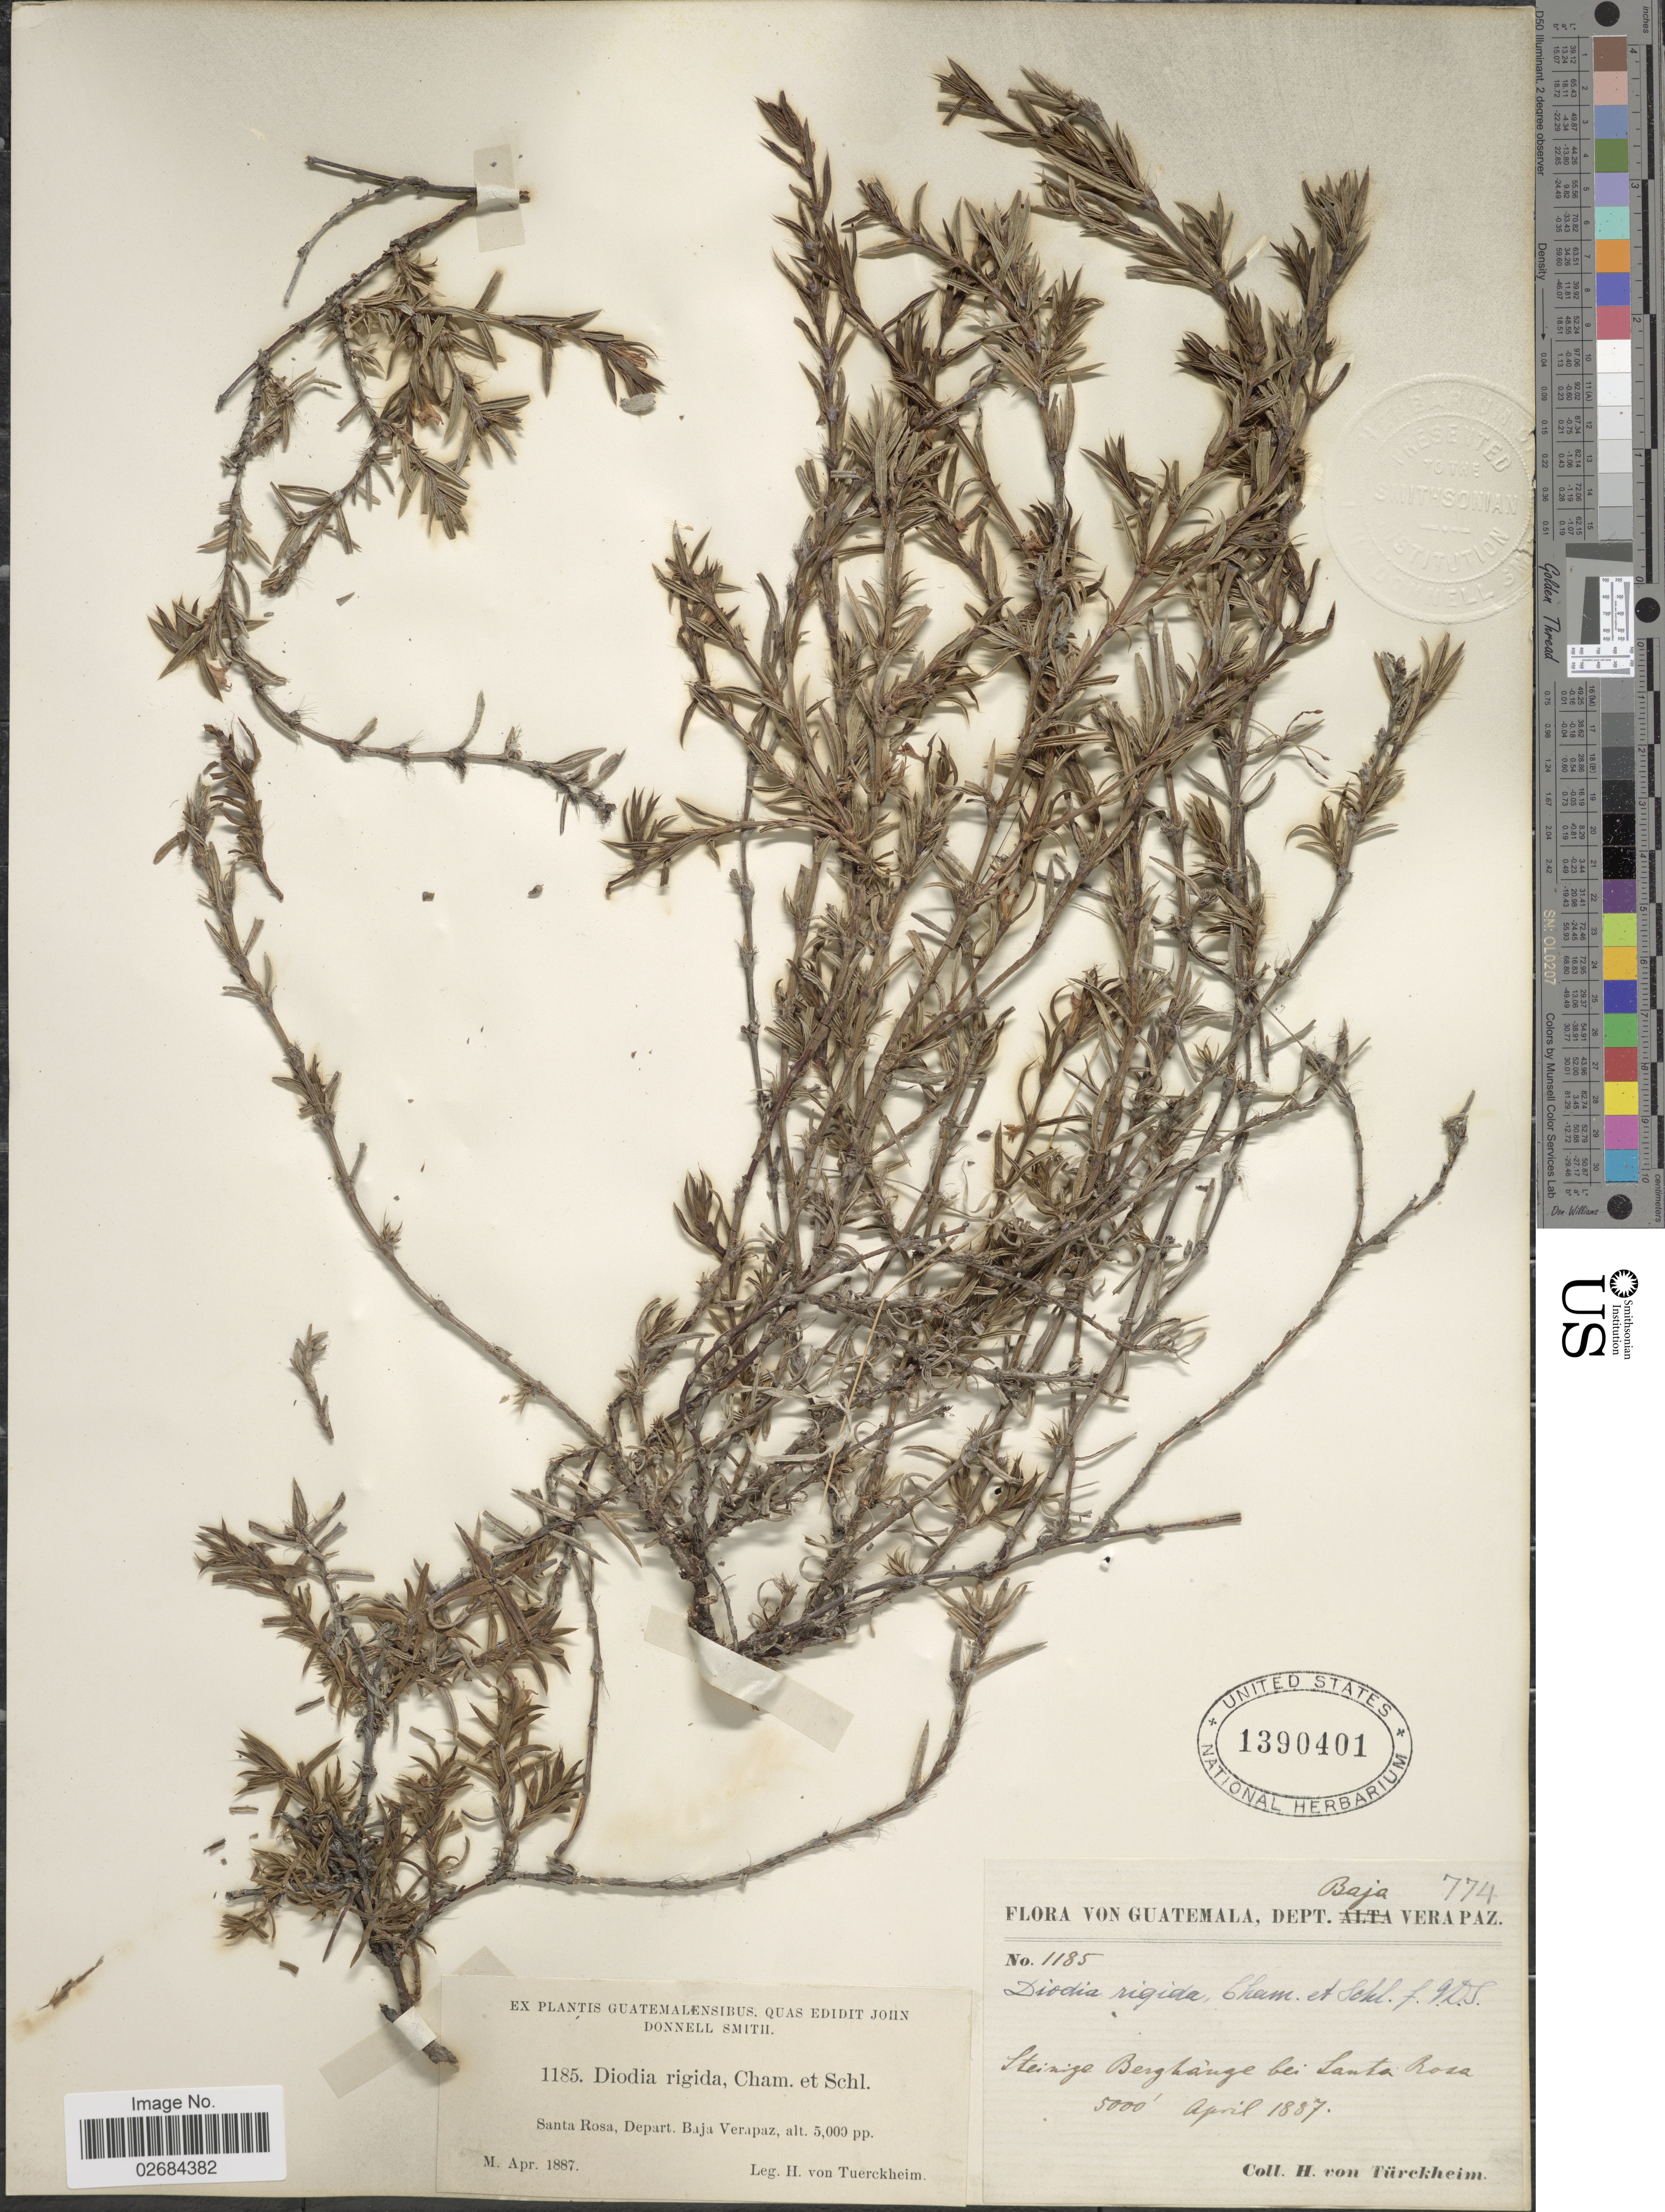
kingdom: Plantae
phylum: Tracheophyta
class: Magnoliopsida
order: Gentianales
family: Rubiaceae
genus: Diodia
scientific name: Diodia rigida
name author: Cham. & Schltdl.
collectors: H. von Türckheim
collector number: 1185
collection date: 1887-04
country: Guatemala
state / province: Baja Verapaz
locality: Steinige Berghange bei Santa Rosa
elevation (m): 1524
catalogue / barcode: US 1390401